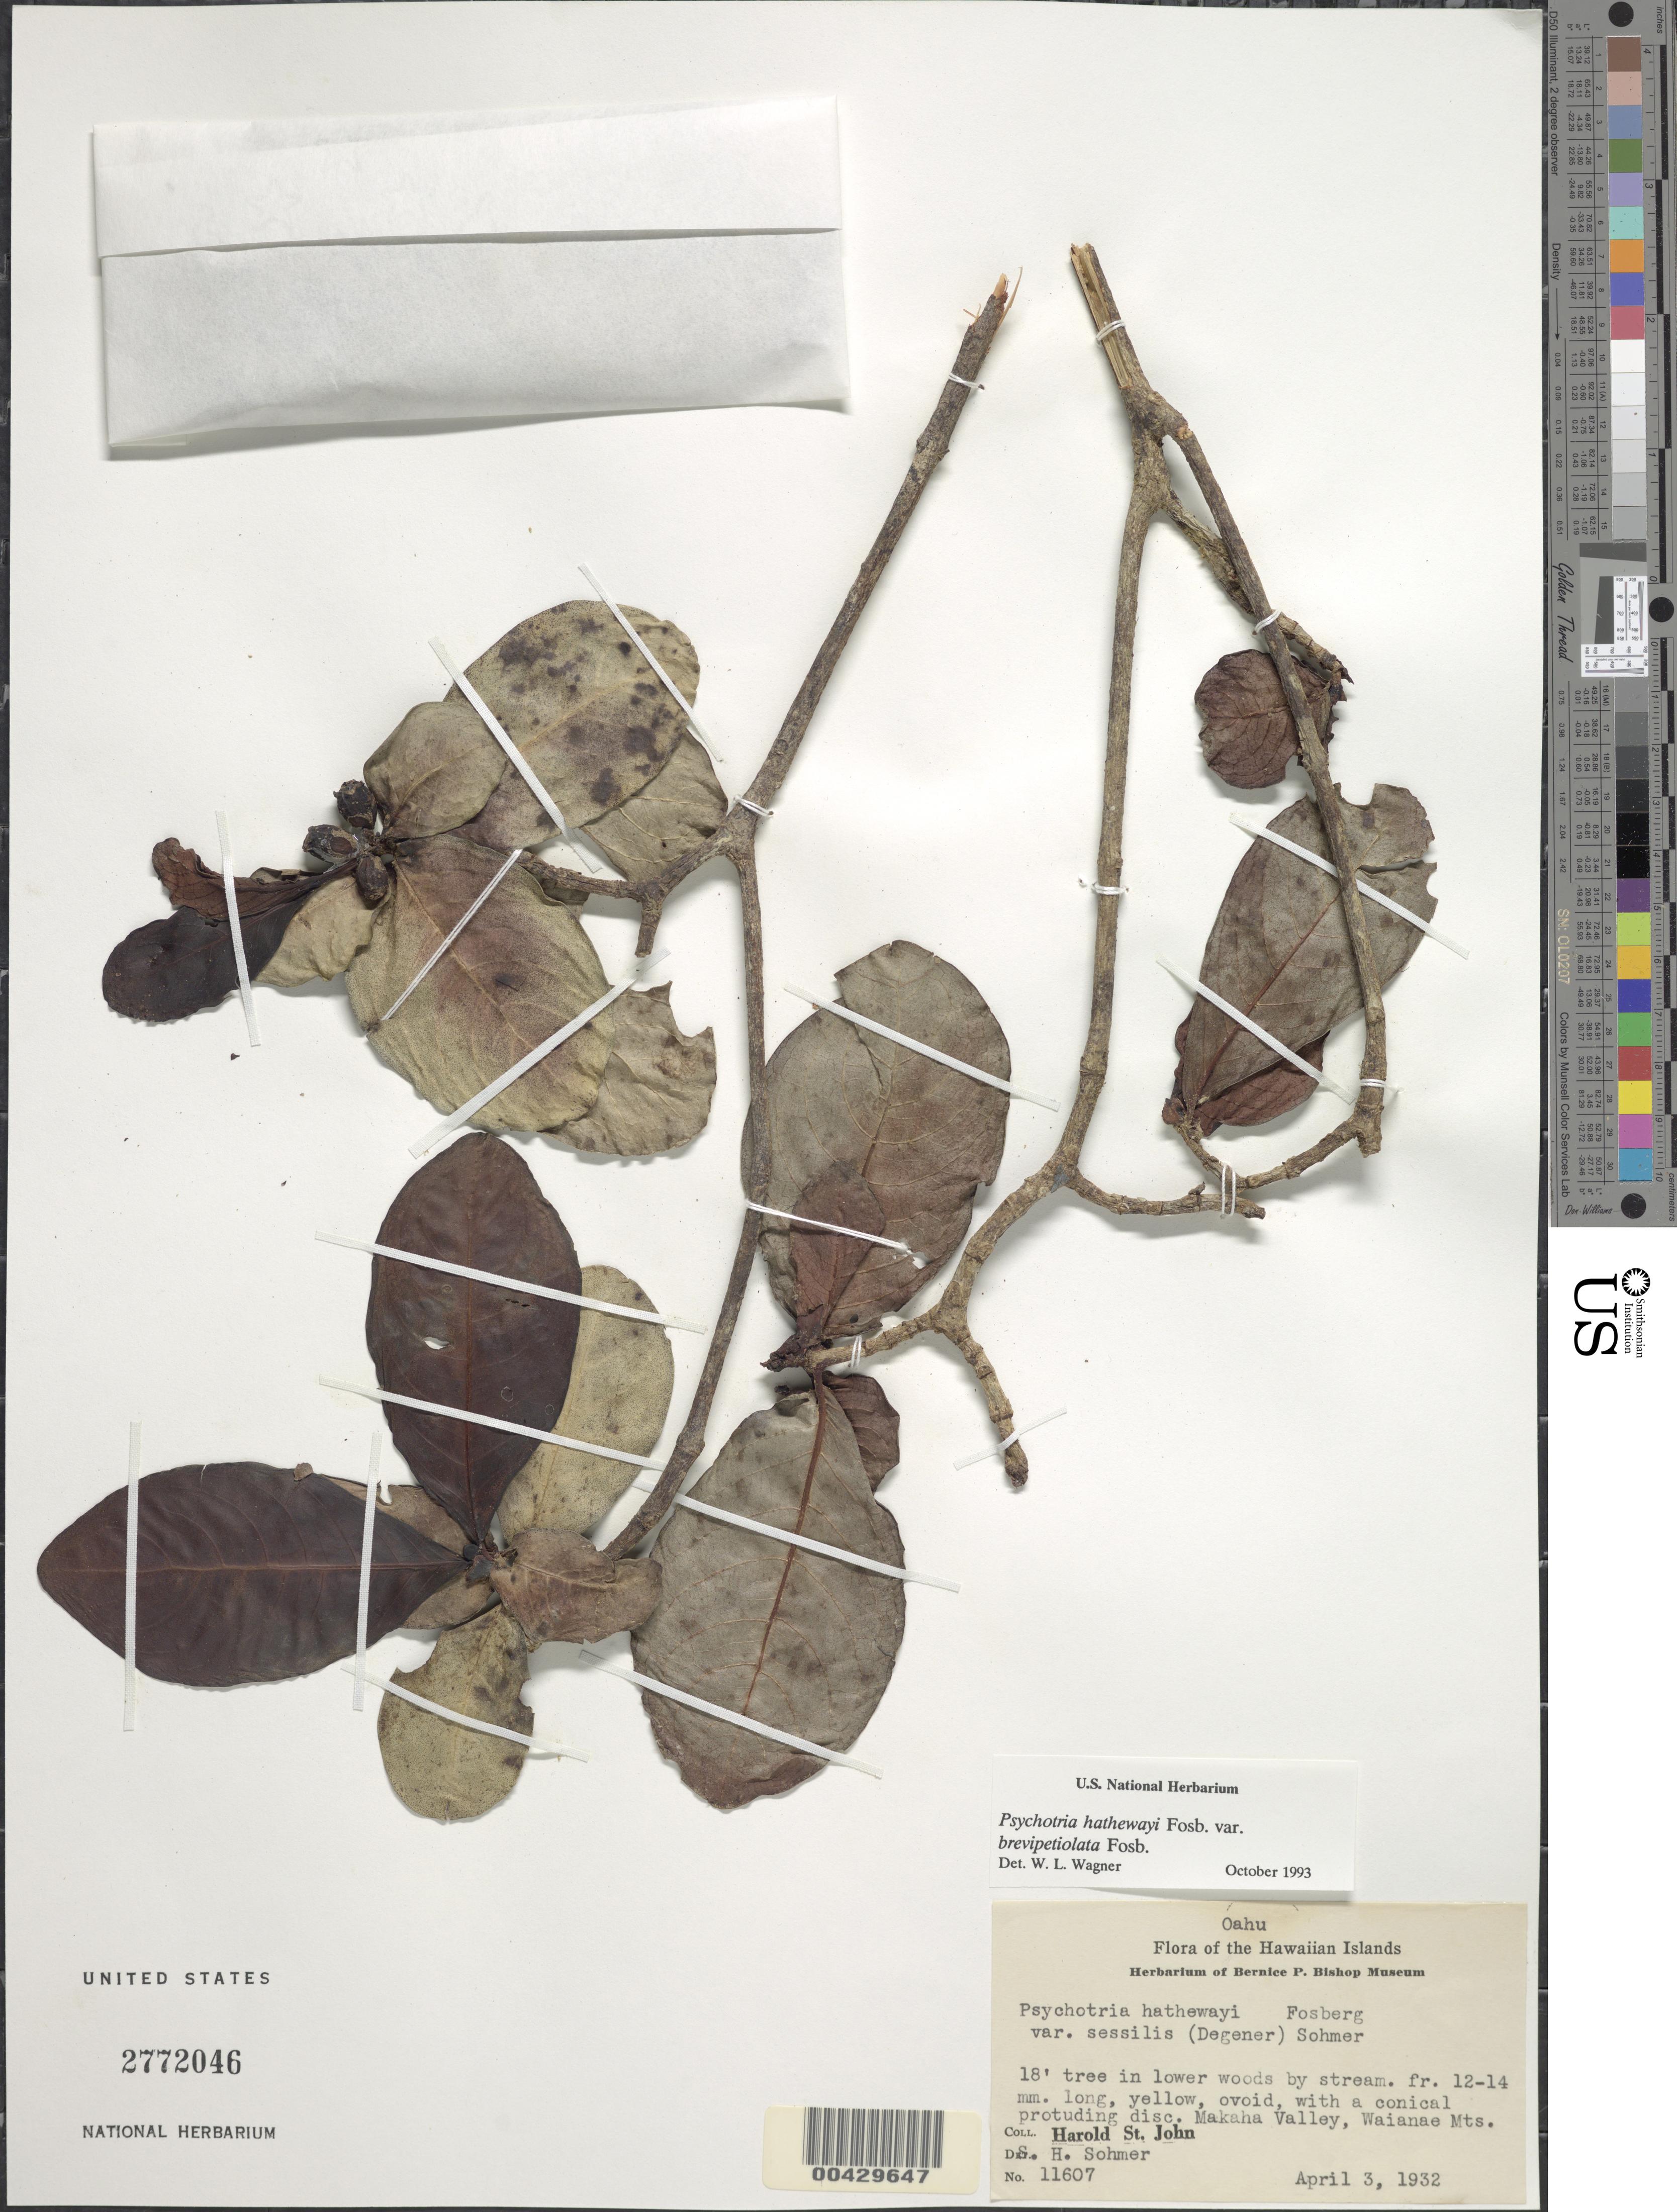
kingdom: Plantae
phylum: Tracheophyta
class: Magnoliopsida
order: Gentianales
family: Rubiaceae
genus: Psychotria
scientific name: Psychotria hathewayi var. brevipetiolata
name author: Fosberg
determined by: Wagner, W. L., (BOT), Smithsonian Institution - National Museum of Natural History (UNITED STATES)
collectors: H. St. John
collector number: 11607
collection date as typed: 3 Apr 1932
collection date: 1932-04-03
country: United States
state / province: Hawaii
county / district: Honolulu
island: Oahu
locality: Makaha Valley, Waianae Mts.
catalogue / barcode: US 2772046